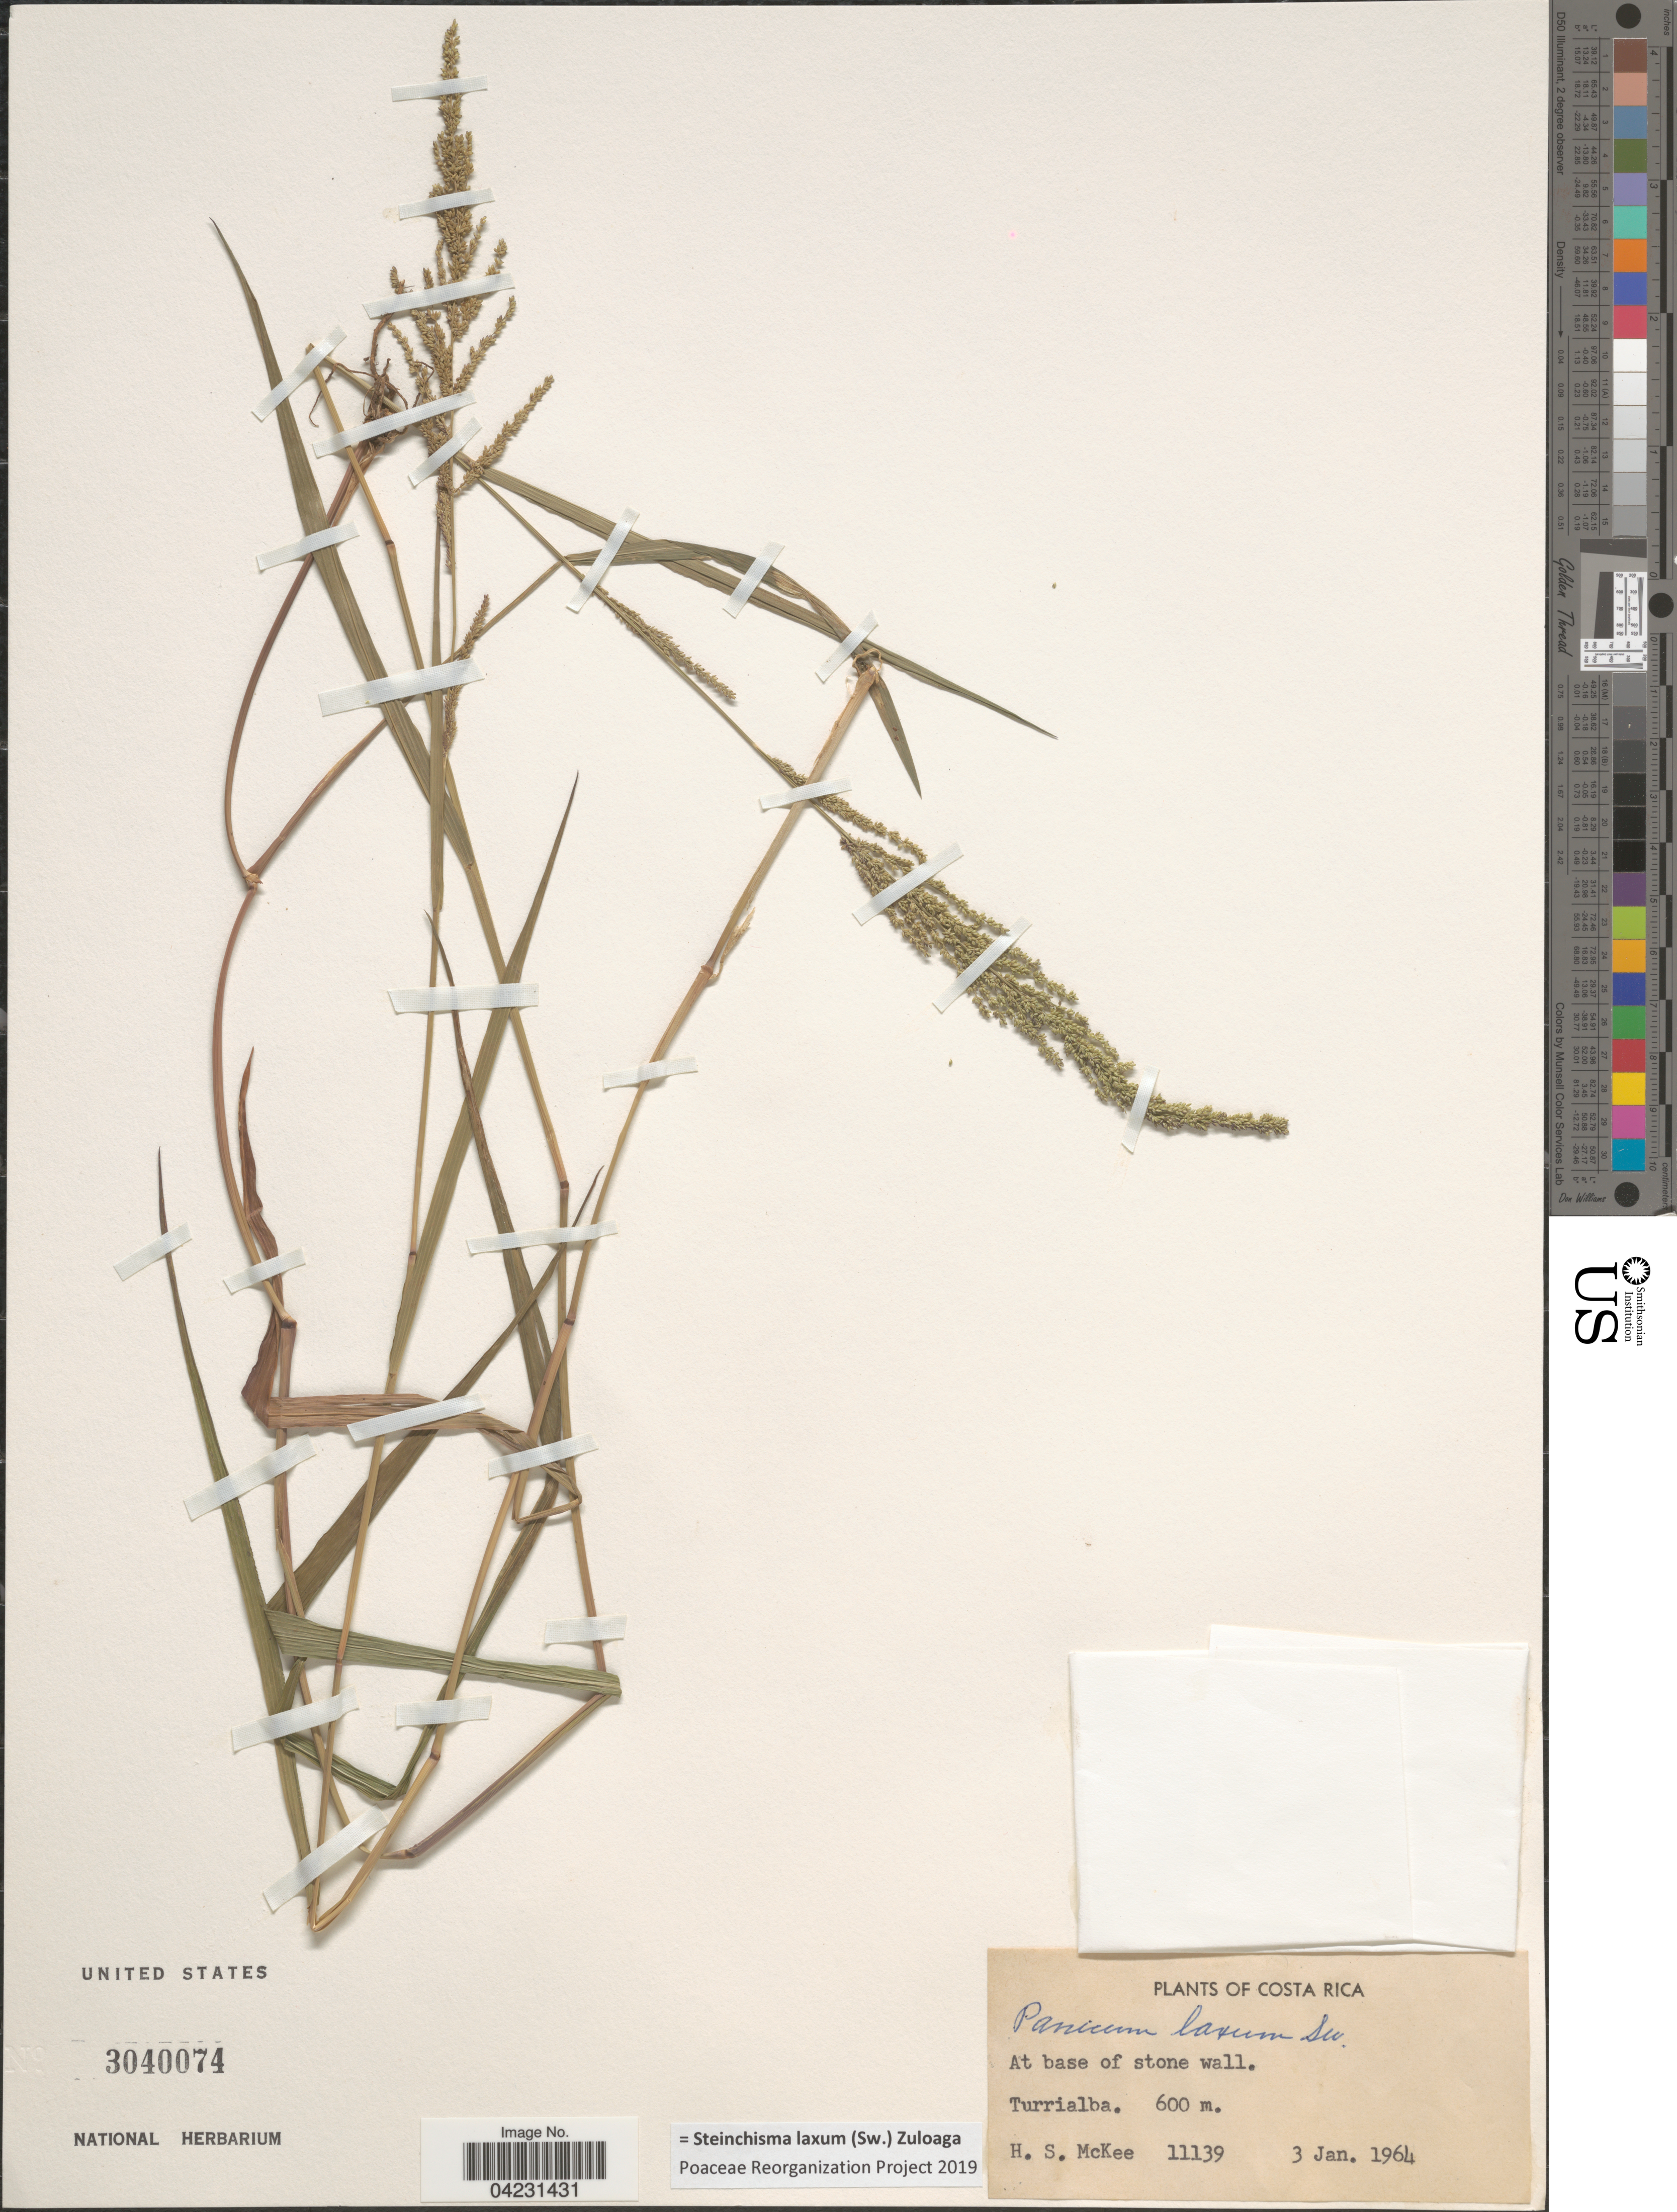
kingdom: Plantae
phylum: Tracheophyta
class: Liliopsida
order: Poales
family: Poaceae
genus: Steinchisma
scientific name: Steinchisma laxum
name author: (Sw.) Zuloaga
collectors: H. S. McKee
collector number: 11139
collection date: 1964-01-03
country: Costa Rica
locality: A base of stone wall. Turrialba.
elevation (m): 600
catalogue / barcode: US 3040074